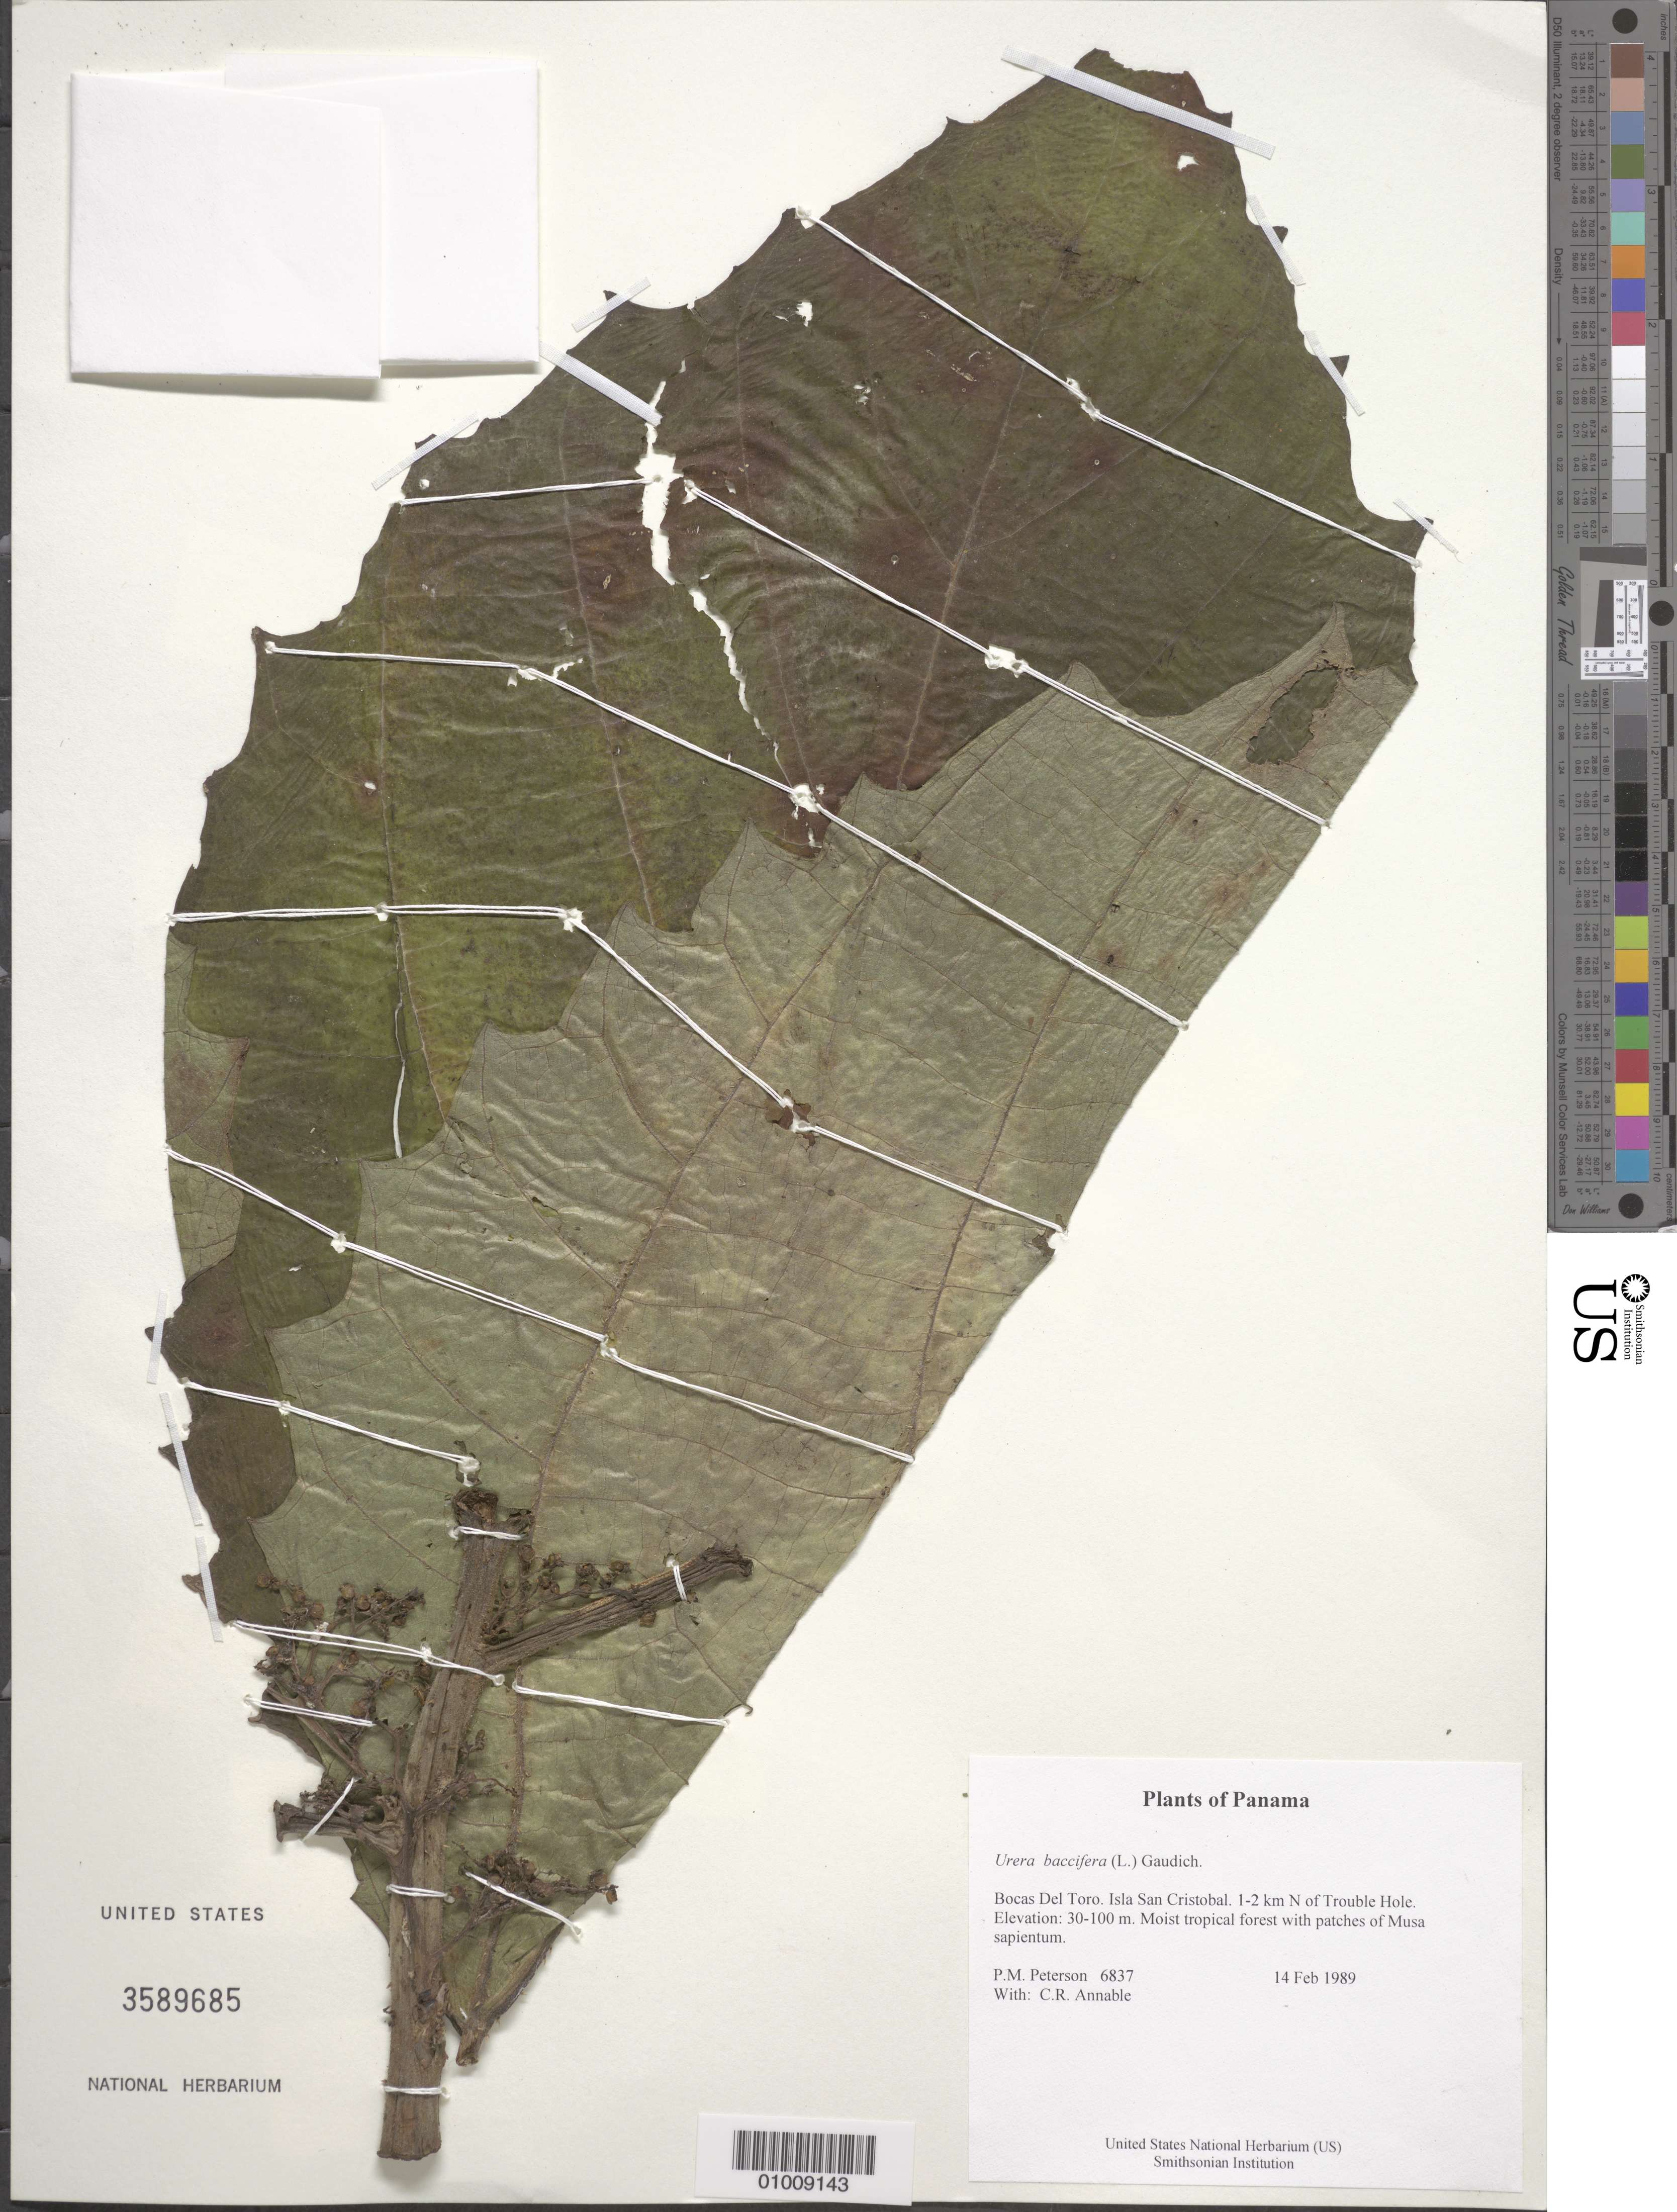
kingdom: Plantae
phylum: Tracheophyta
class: Magnoliopsida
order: Rosales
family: Urticaceae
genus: Urera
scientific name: Urera baccifera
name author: (L.) Gaudich. ex Wedd.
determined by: Liesner, R. L.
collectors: P. M. Peterson & C. R. Annable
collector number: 06837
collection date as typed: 14 Feb 1989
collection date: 1989-02-14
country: Panama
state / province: Bocas del Toro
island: San Cristobal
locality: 1-2 km N of Trouble Hole.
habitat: Moist tropical forest with patches of Musa sapientum.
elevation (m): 30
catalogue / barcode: US 3589685